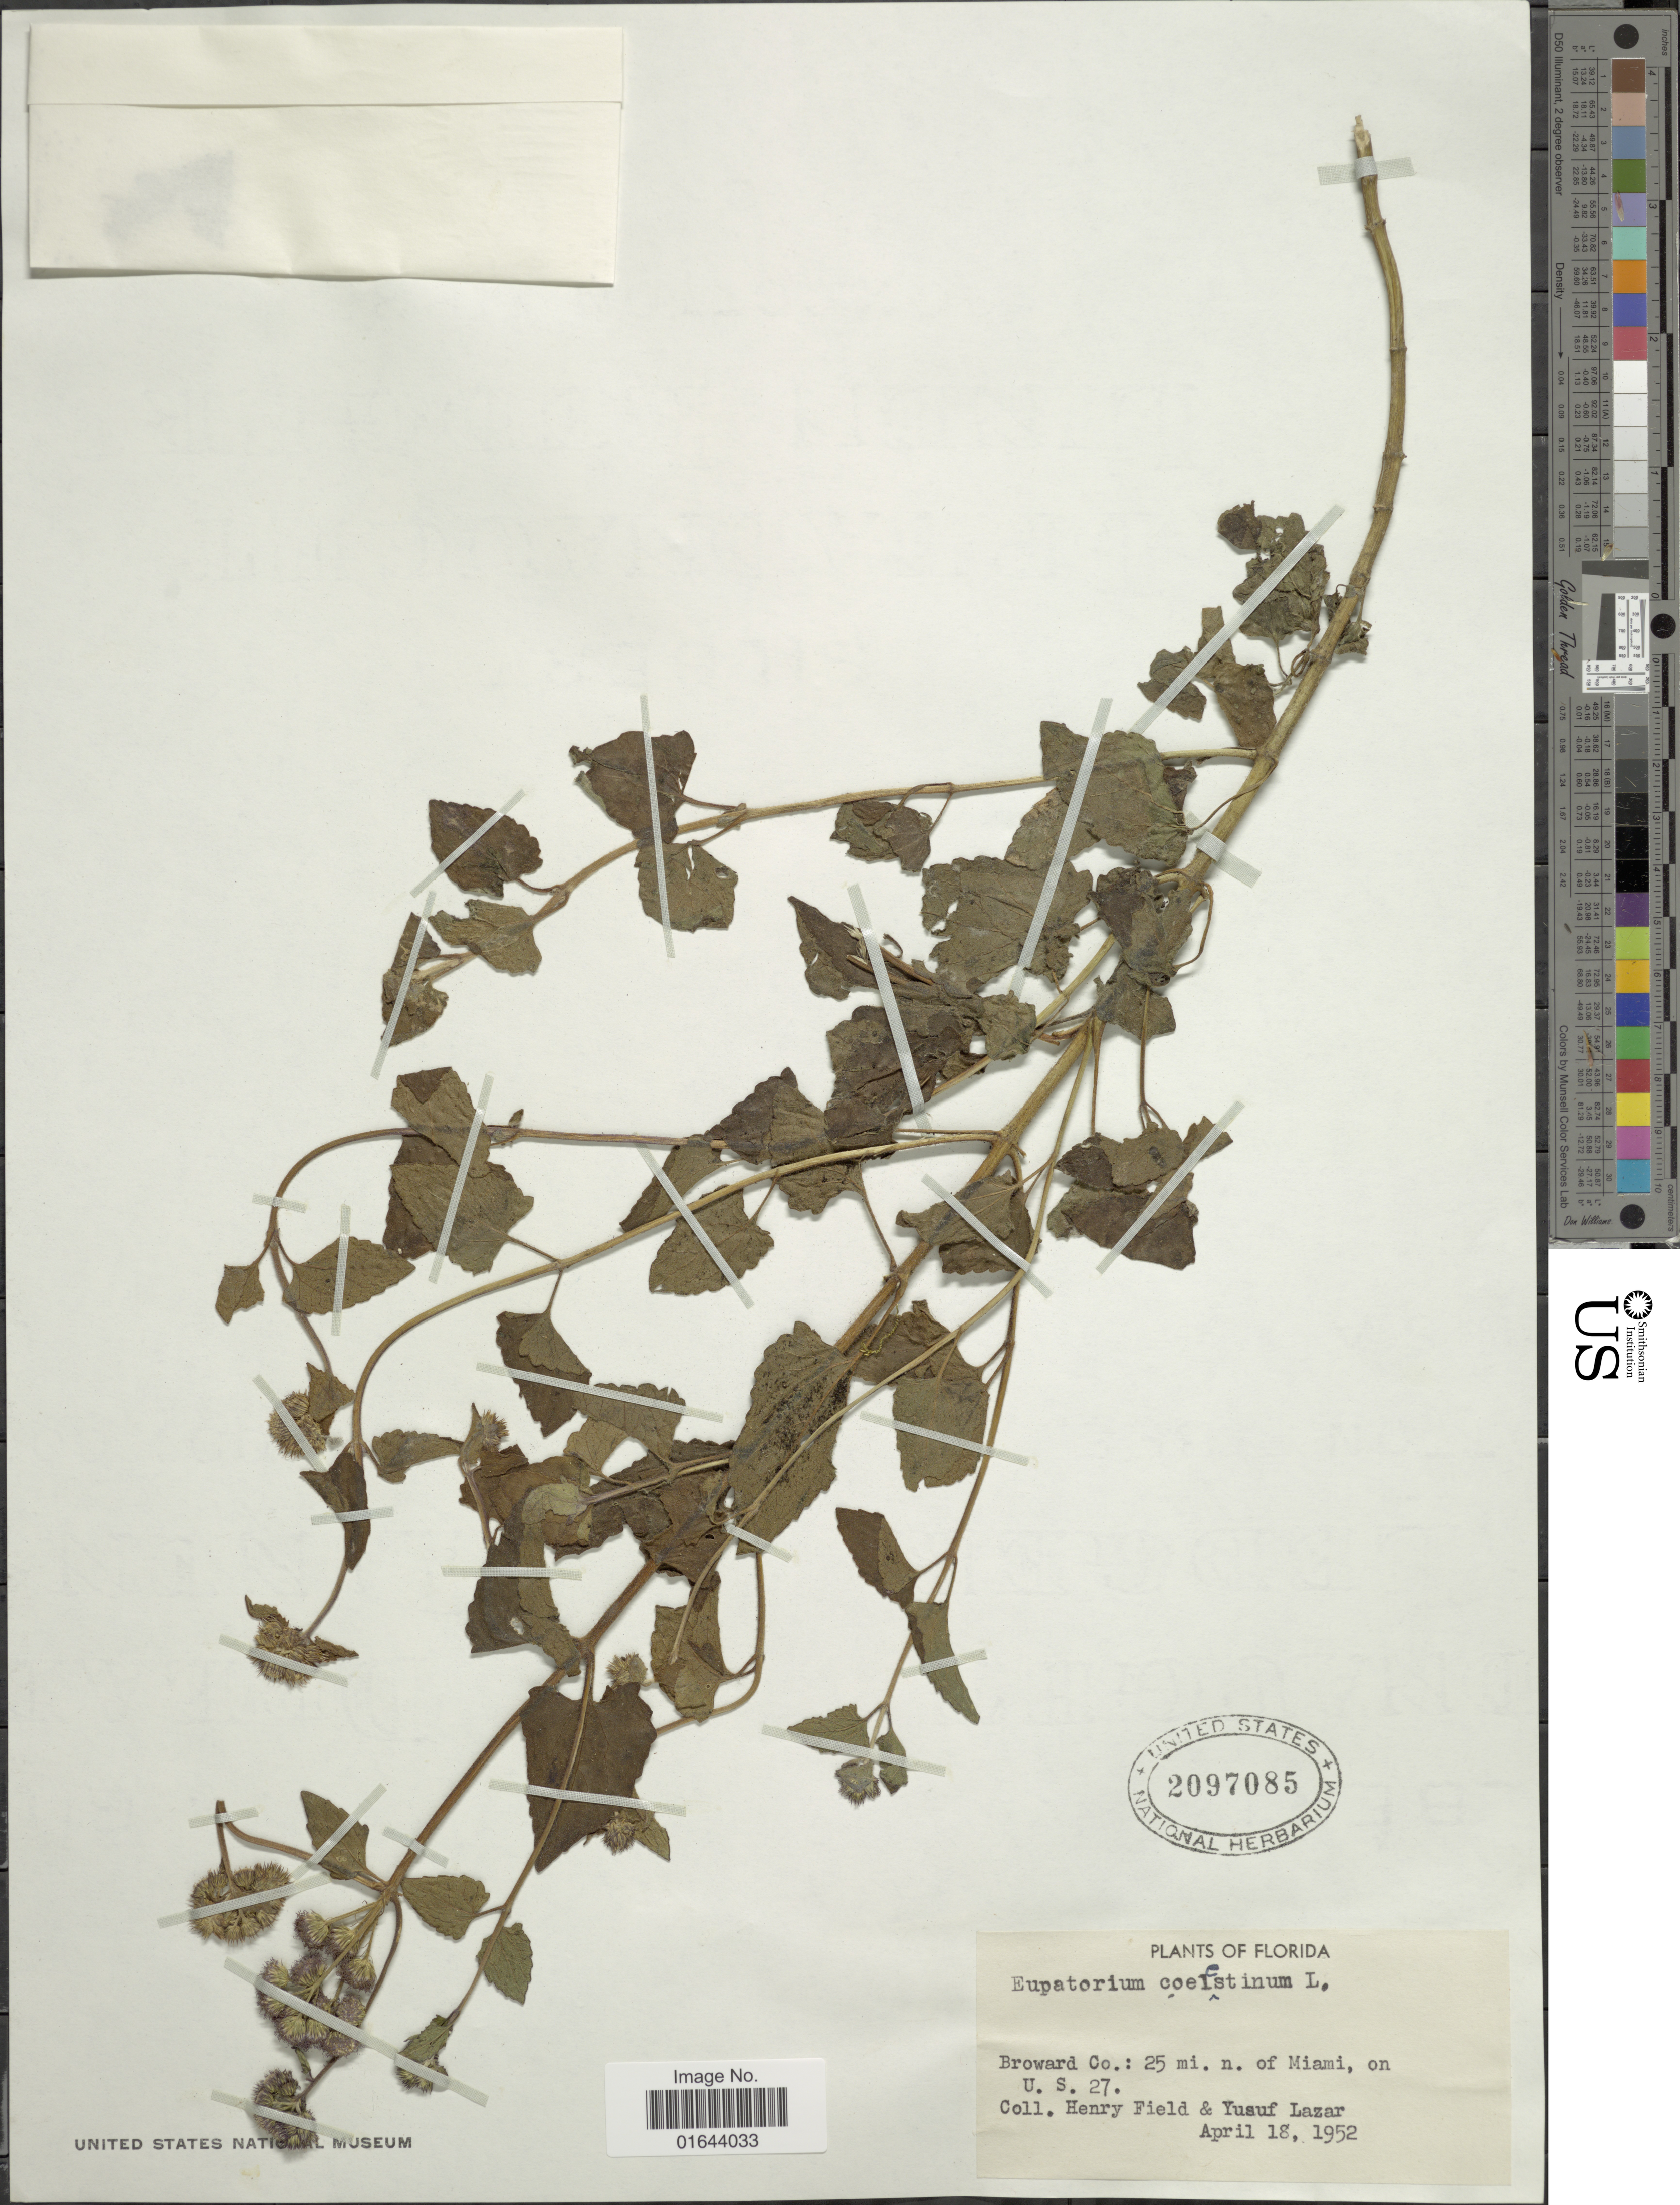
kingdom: Plantae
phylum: Tracheophyta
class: Magnoliopsida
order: Asterales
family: Asteraceae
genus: Conoclinium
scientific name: Conoclinium coelestinum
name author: (L.) DC.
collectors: H. Field & Y. Lazar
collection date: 1952-04-18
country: United States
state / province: Florida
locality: Borward Co.: 25 mi. n. of Miami, on U.S. 27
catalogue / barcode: US 2097085